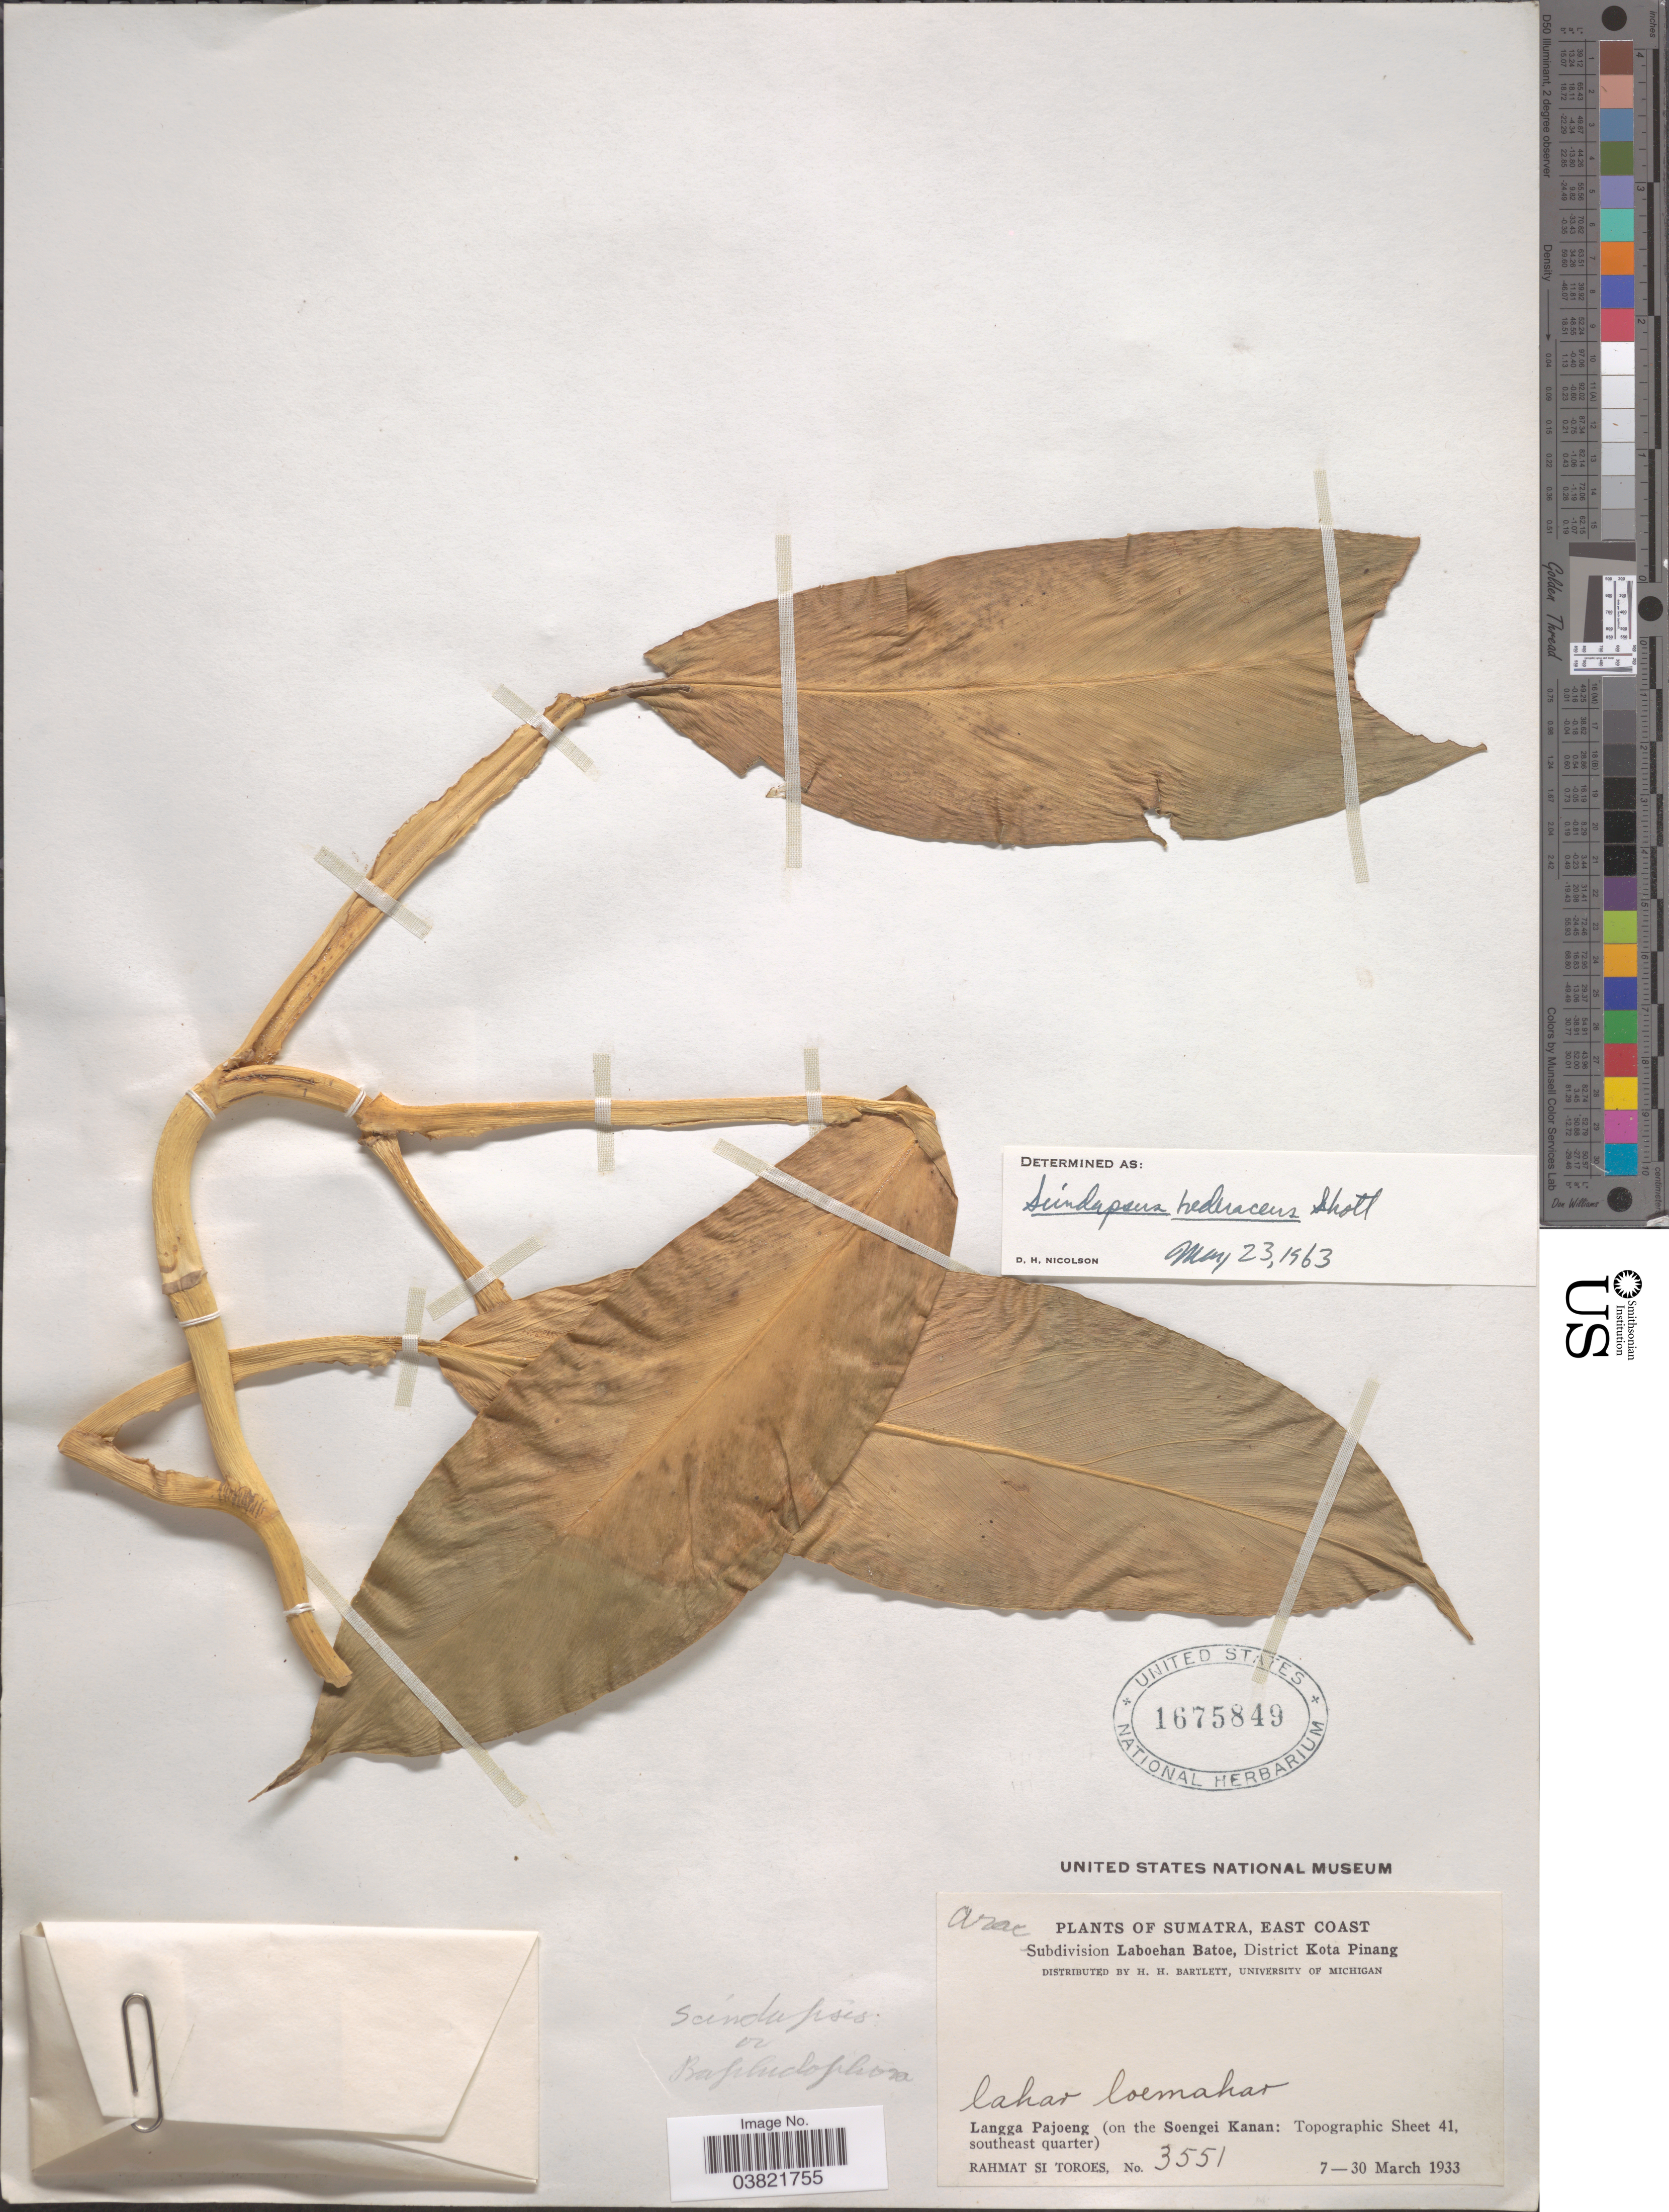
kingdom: Plantae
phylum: Tracheophyta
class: Liliopsida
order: Alismatales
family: Araceae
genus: Scindapsus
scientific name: Scindapsus hederaceus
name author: Miq.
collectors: Rahmat Si Boeea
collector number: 3551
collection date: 1933-03-07/1933-03-30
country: Indonesia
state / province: Sumatra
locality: East Coast, Subdivision Laboehan Batoe, District Kota Pinang. Langga Pajoeng (on the Soengei Kanan: Topographic Sheet 41, southeast quarter).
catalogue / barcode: US 1675849